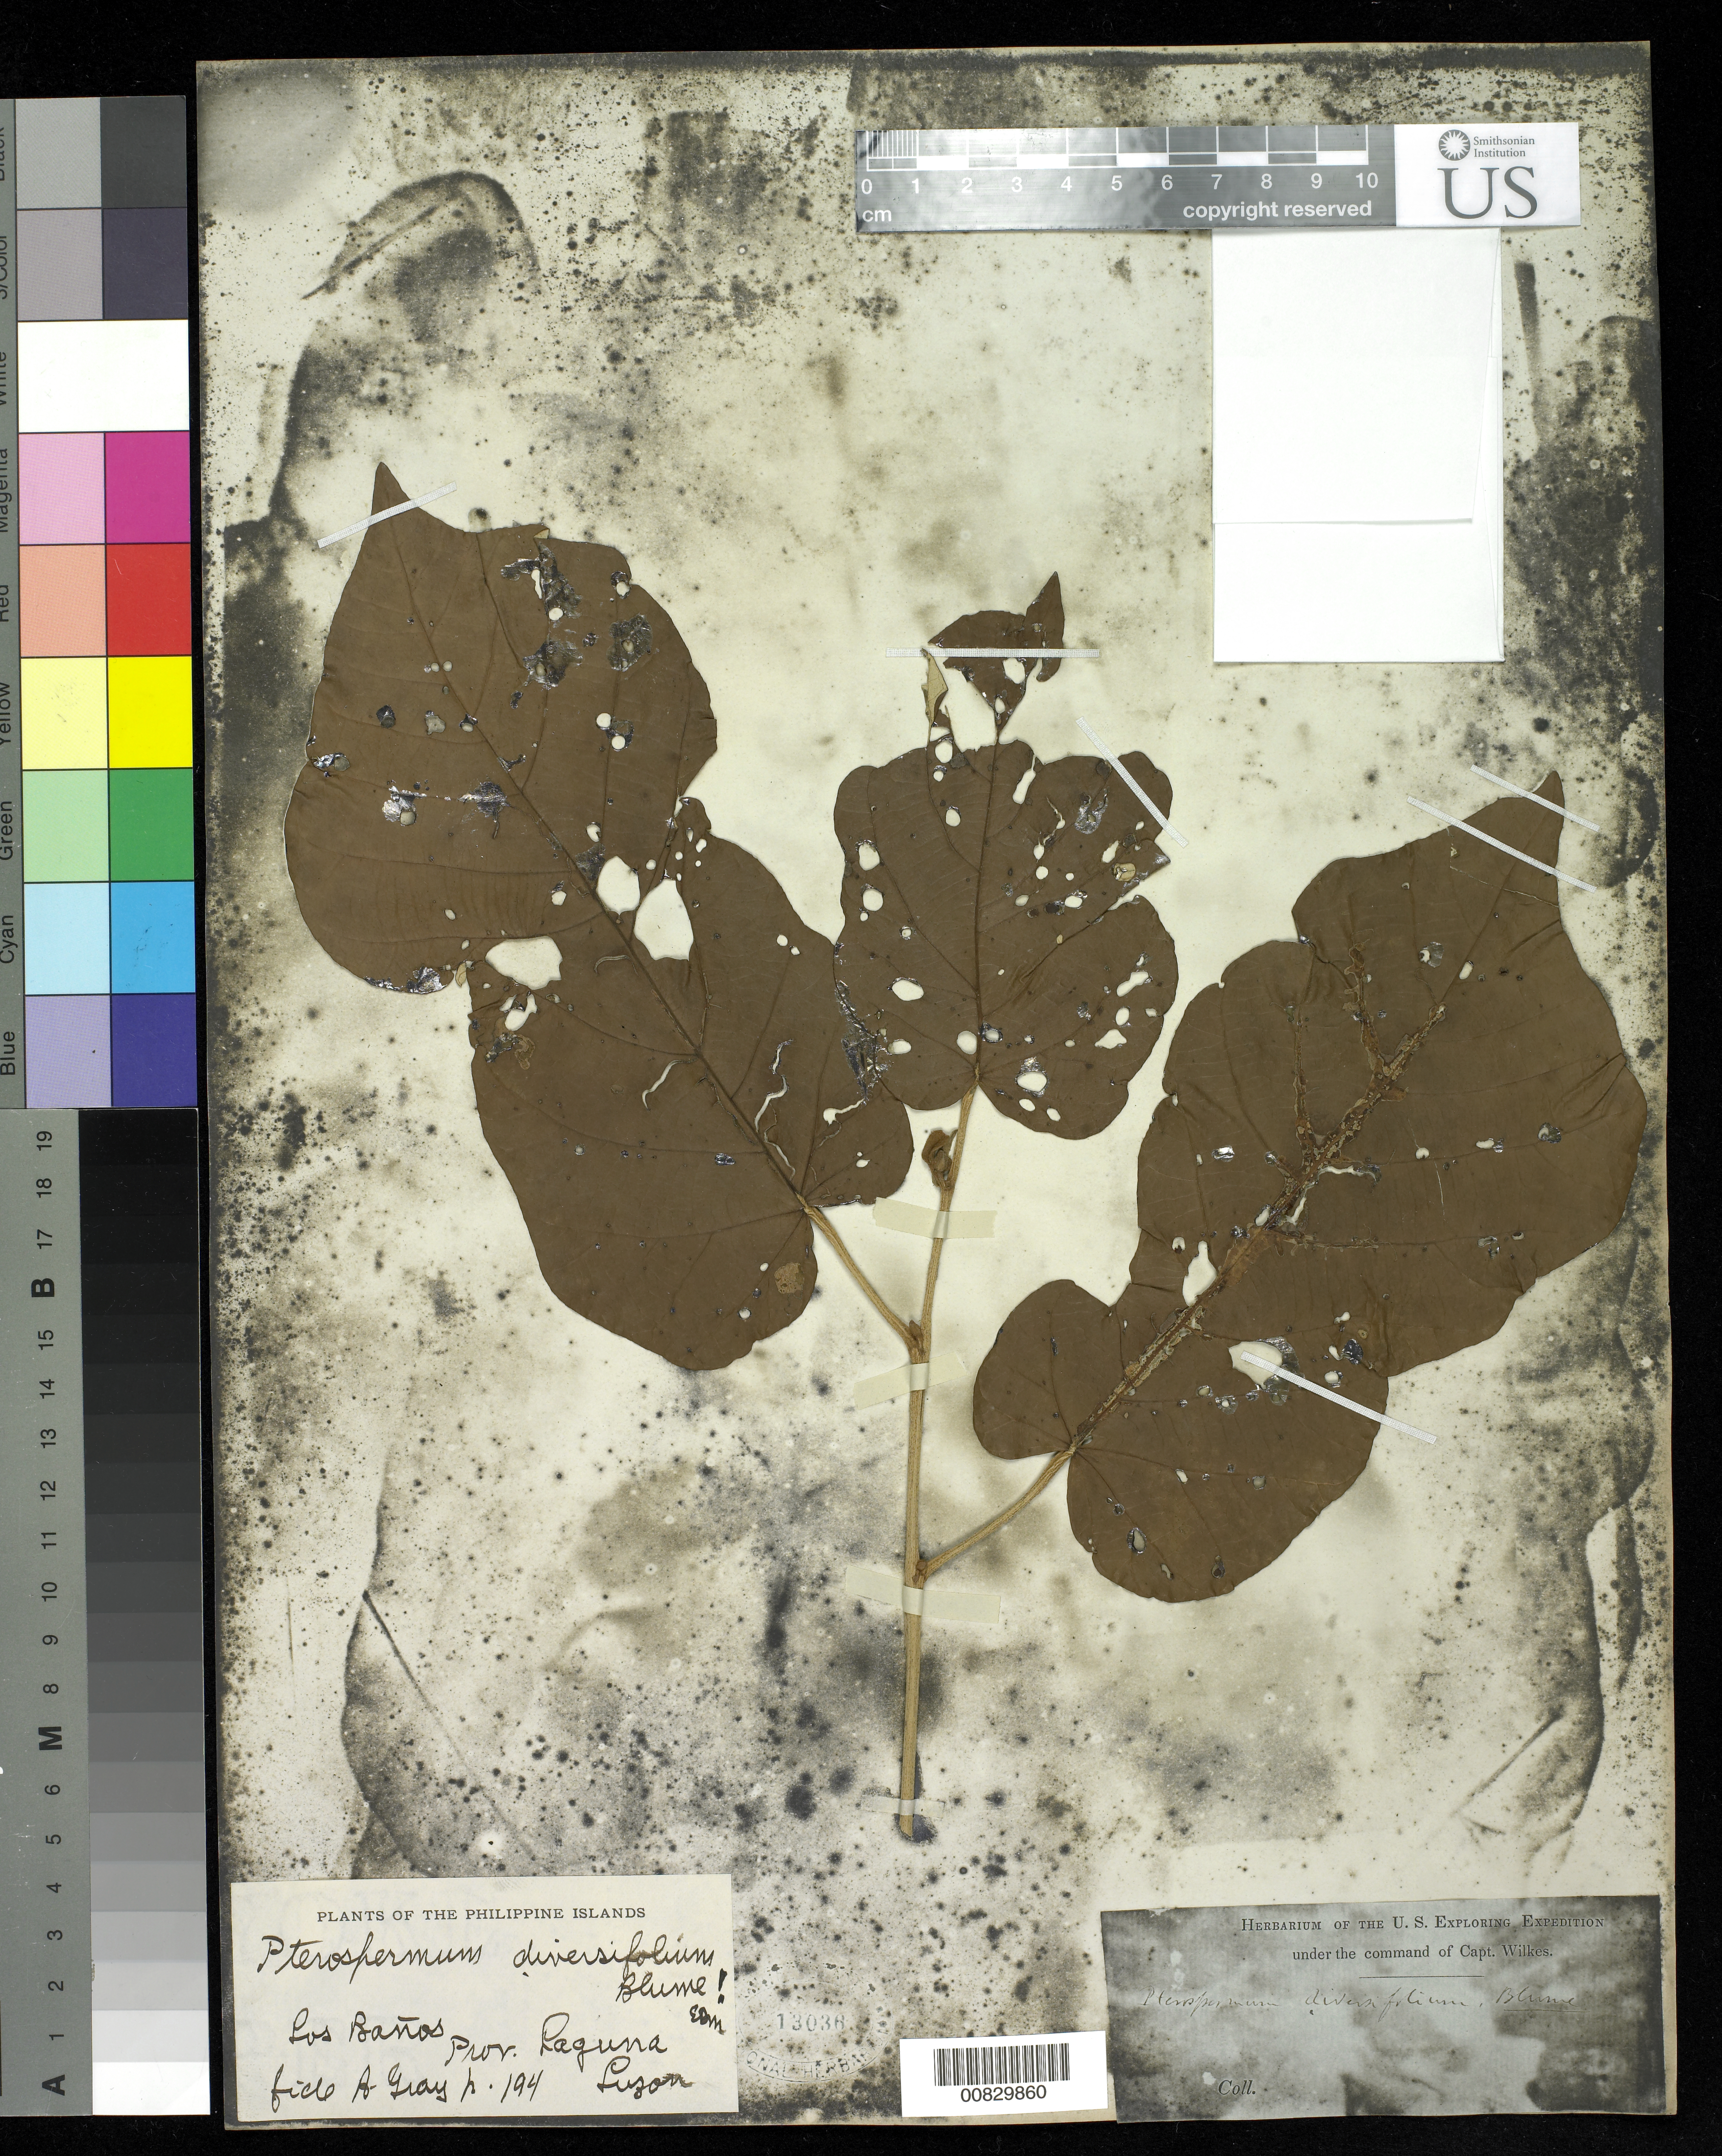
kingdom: Plantae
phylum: Tracheophyta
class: Magnoliopsida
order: Malvales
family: Malvaceae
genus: Pterospermum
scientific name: Pterospermum diversifolium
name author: Blume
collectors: Wilkes Explor. Exped.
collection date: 1838/1842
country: Philippines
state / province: Calabarzon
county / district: Laguna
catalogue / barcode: US 13036